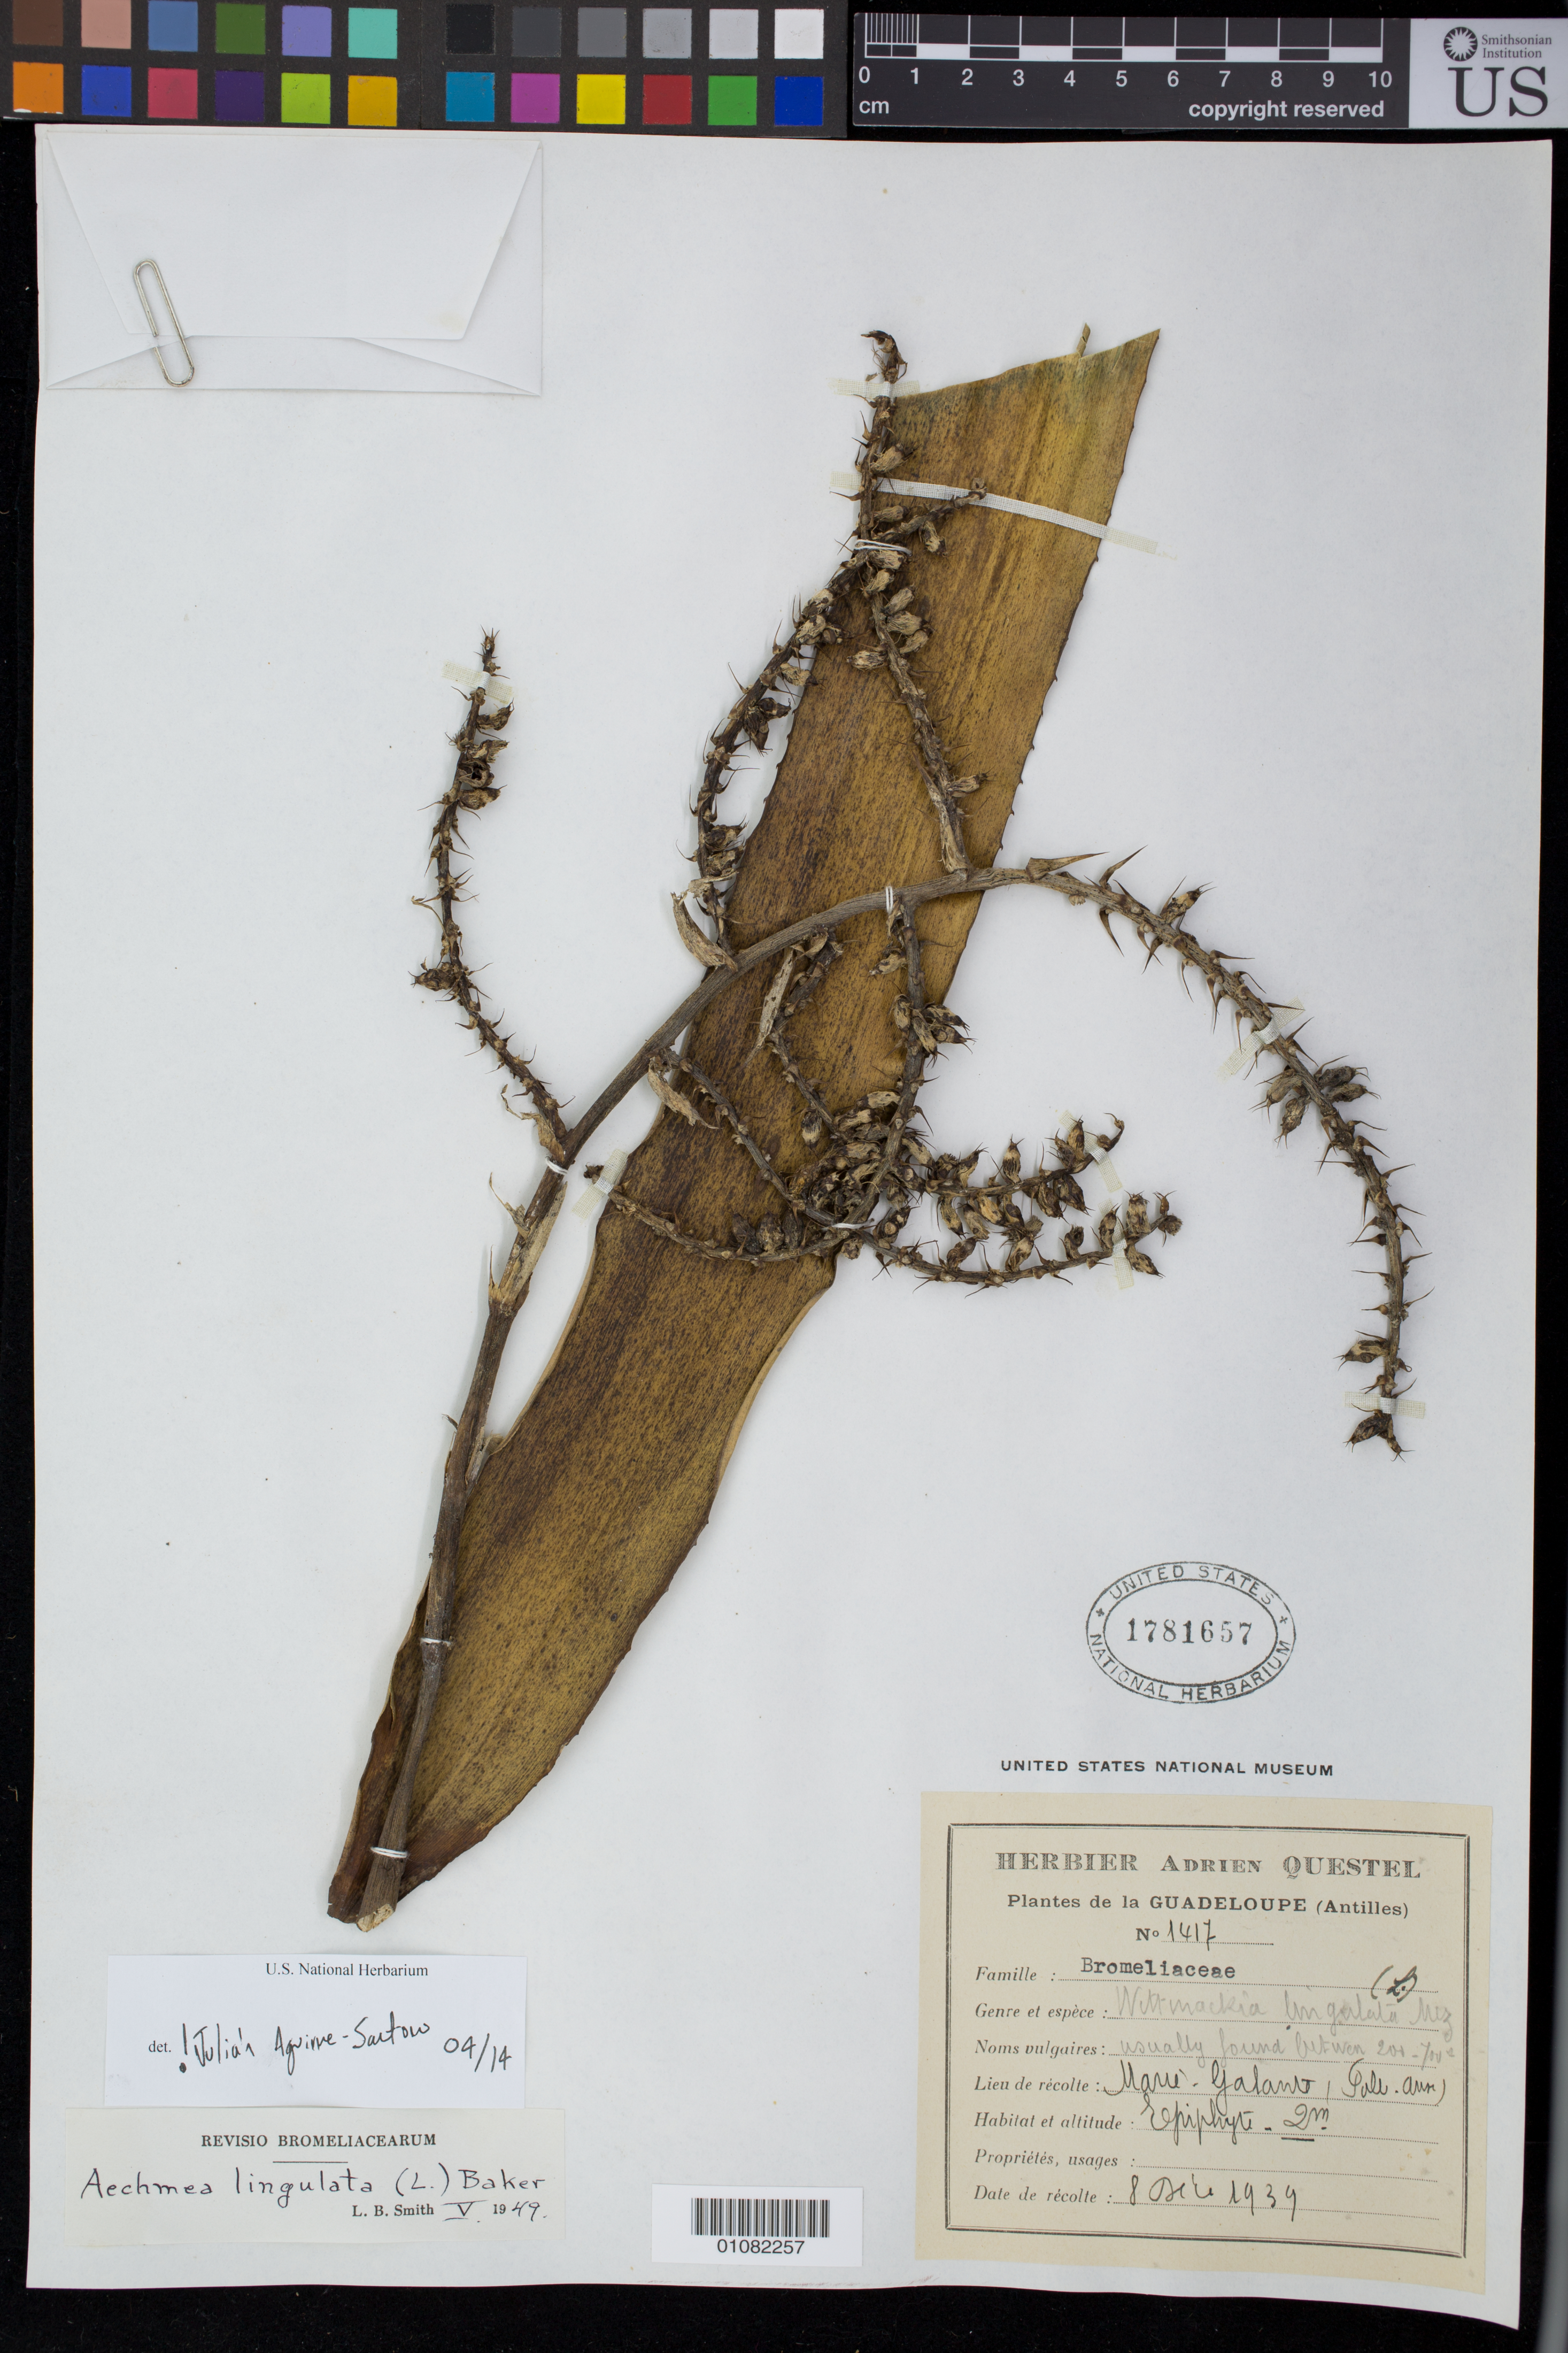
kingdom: Plantae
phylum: Tracheophyta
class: Liliopsida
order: Poales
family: Bromeliaceae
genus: Wittmackia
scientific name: Wittmackia lingulata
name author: (L.) Mez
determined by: Strong, Mark T., (BOT), Smithsonian Institution - National Museum of Natural History (UNITED STATES)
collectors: A. Questel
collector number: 1417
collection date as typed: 08 Dec 1939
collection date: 1939-12-08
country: Guadeloupe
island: Marie Galante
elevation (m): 200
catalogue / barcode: US 1781657